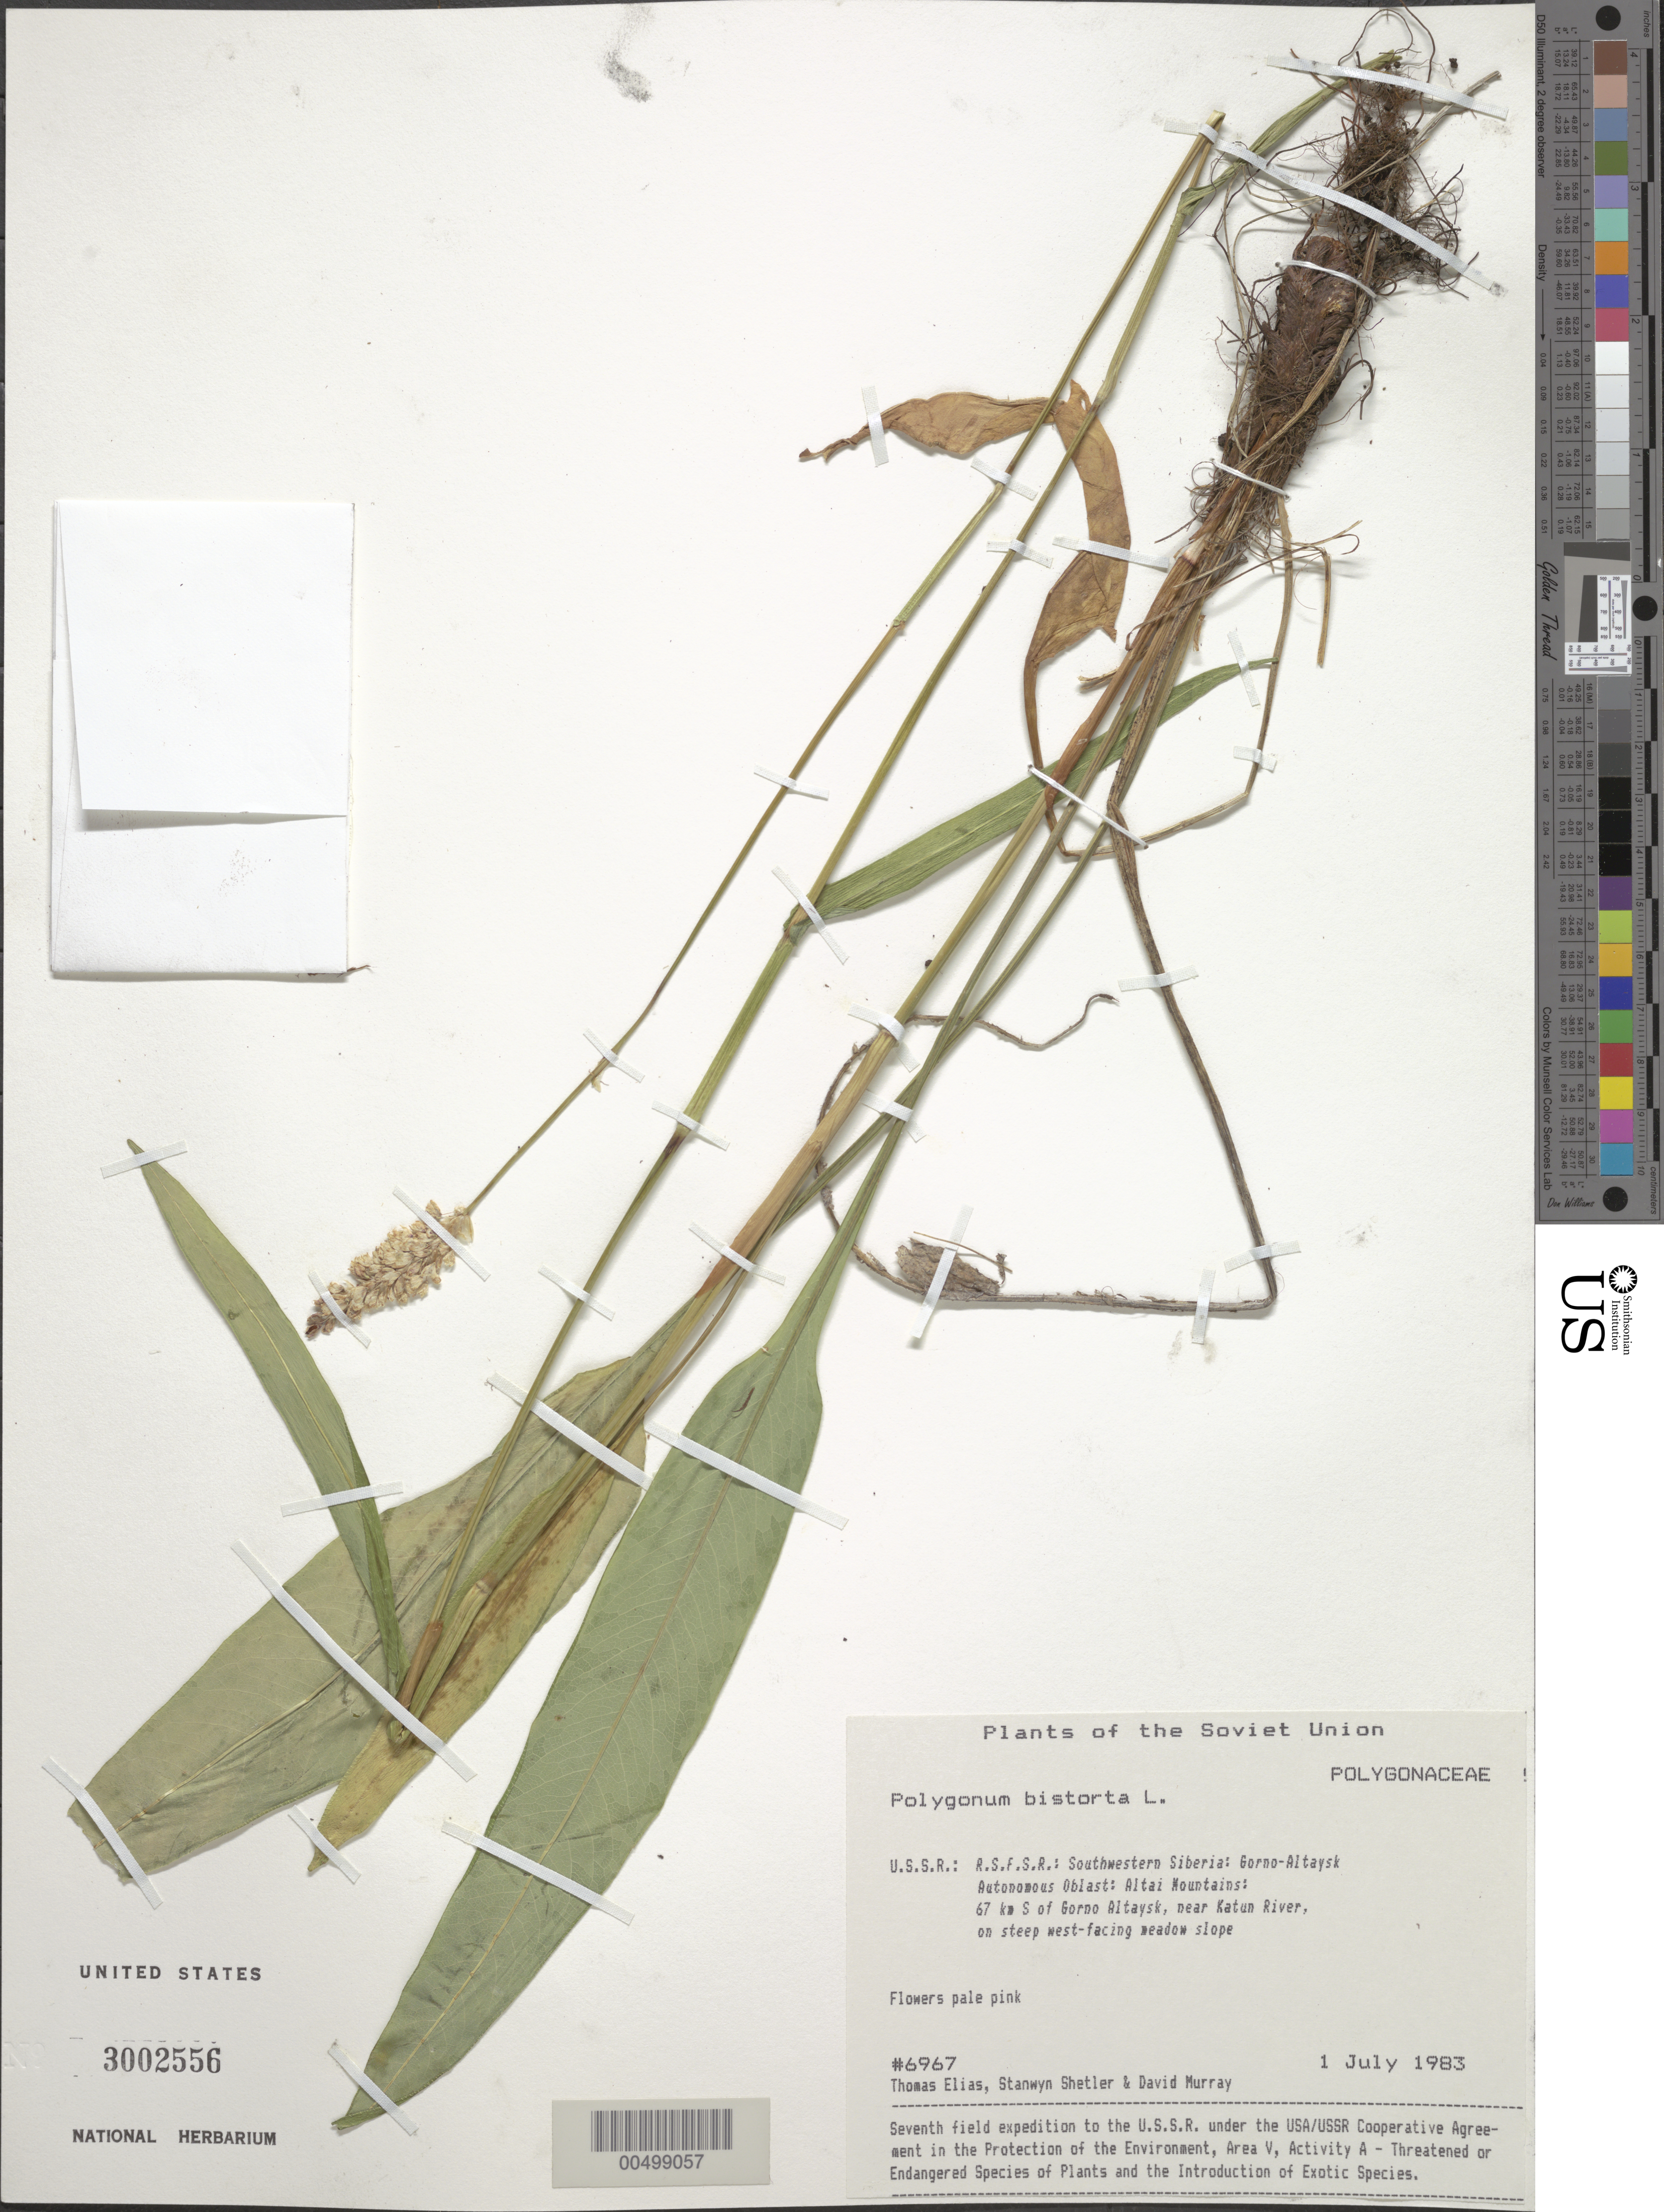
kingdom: Plantae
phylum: Tracheophyta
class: Magnoliopsida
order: Caryophyllales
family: Polygonaceae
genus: Bistorta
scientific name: Bistorta officinalis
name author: Delarbre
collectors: T. Elias, S. Shetler & D. F. Murray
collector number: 6967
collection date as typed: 01 Jul 1983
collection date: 1983-07-01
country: Russian Federation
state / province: Altai Republic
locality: Altai Mountains, 67 km S of Gorno-Altaysk, near Katun River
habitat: on steep west-facing meadow slope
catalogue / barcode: US 3002556